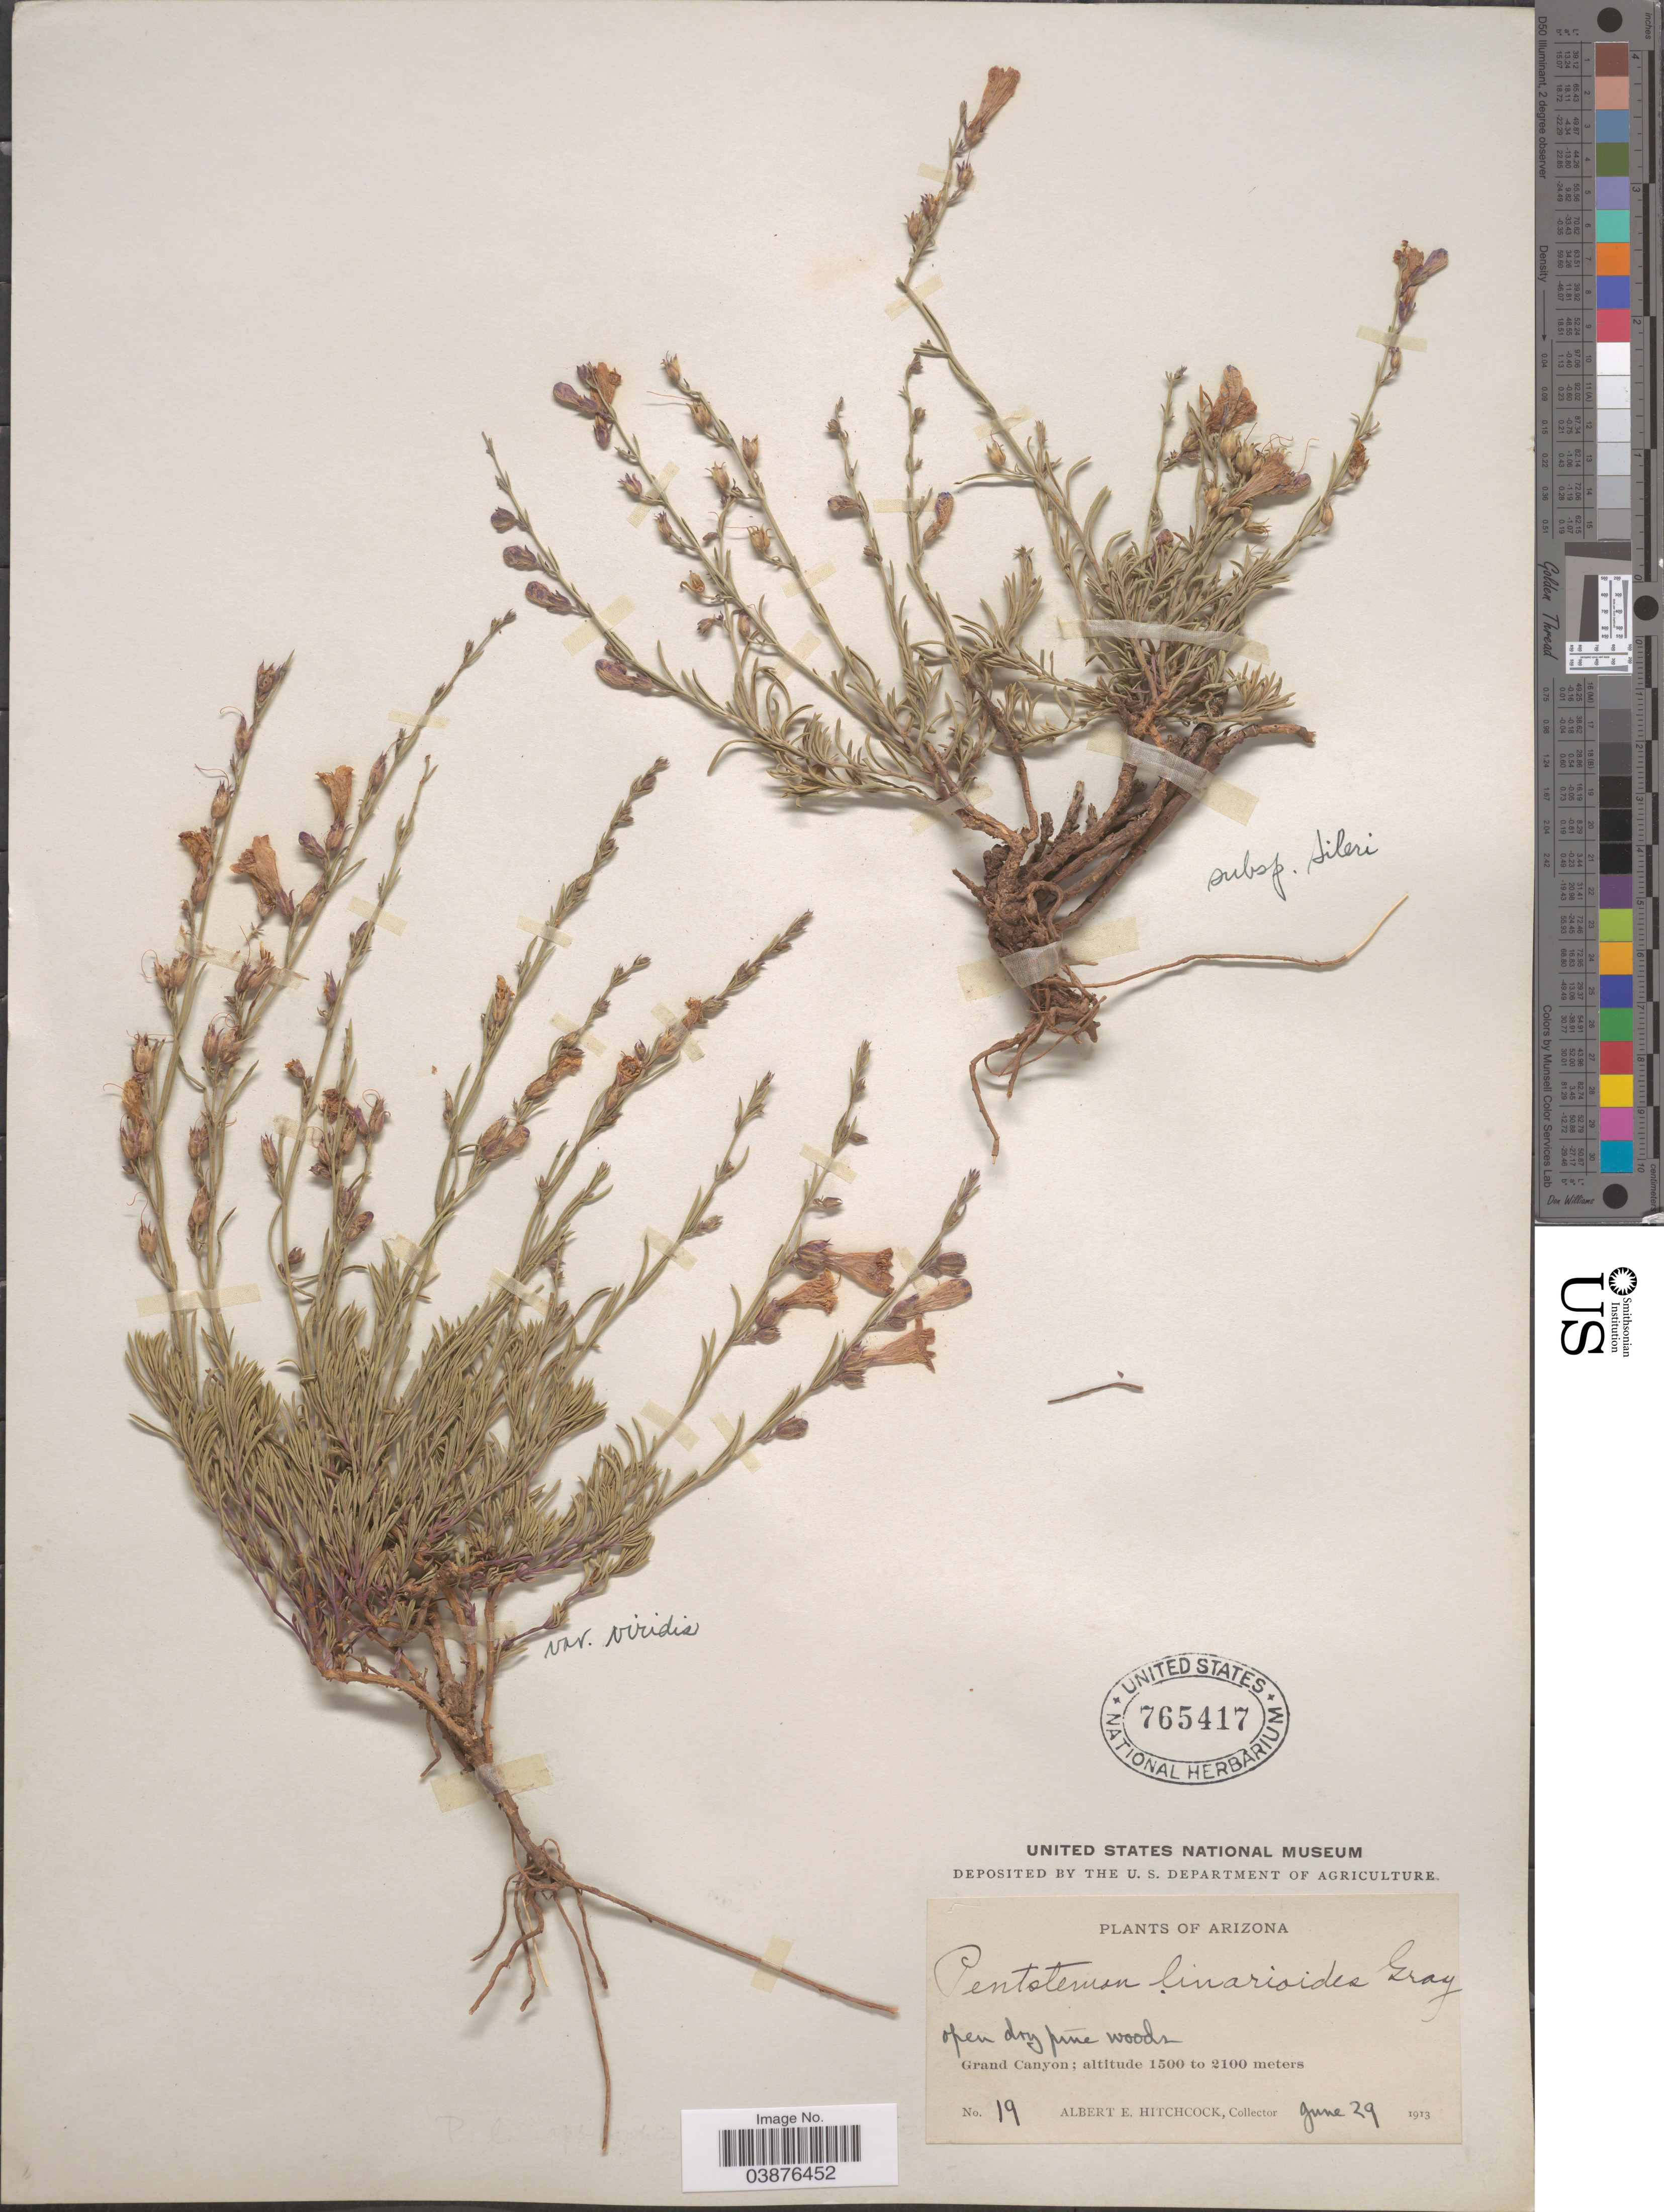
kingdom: Plantae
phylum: Tracheophyta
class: Magnoliopsida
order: Lamiales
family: Plantaginaceae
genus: Penstemon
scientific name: Penstemon linarioides subsp. sileri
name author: (A. Gray) D.D. Keck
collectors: A. Hitchcock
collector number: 19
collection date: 1913-06-29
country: United States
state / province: Arizona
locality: Grand Canyon.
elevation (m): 1500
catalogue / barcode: US 765417